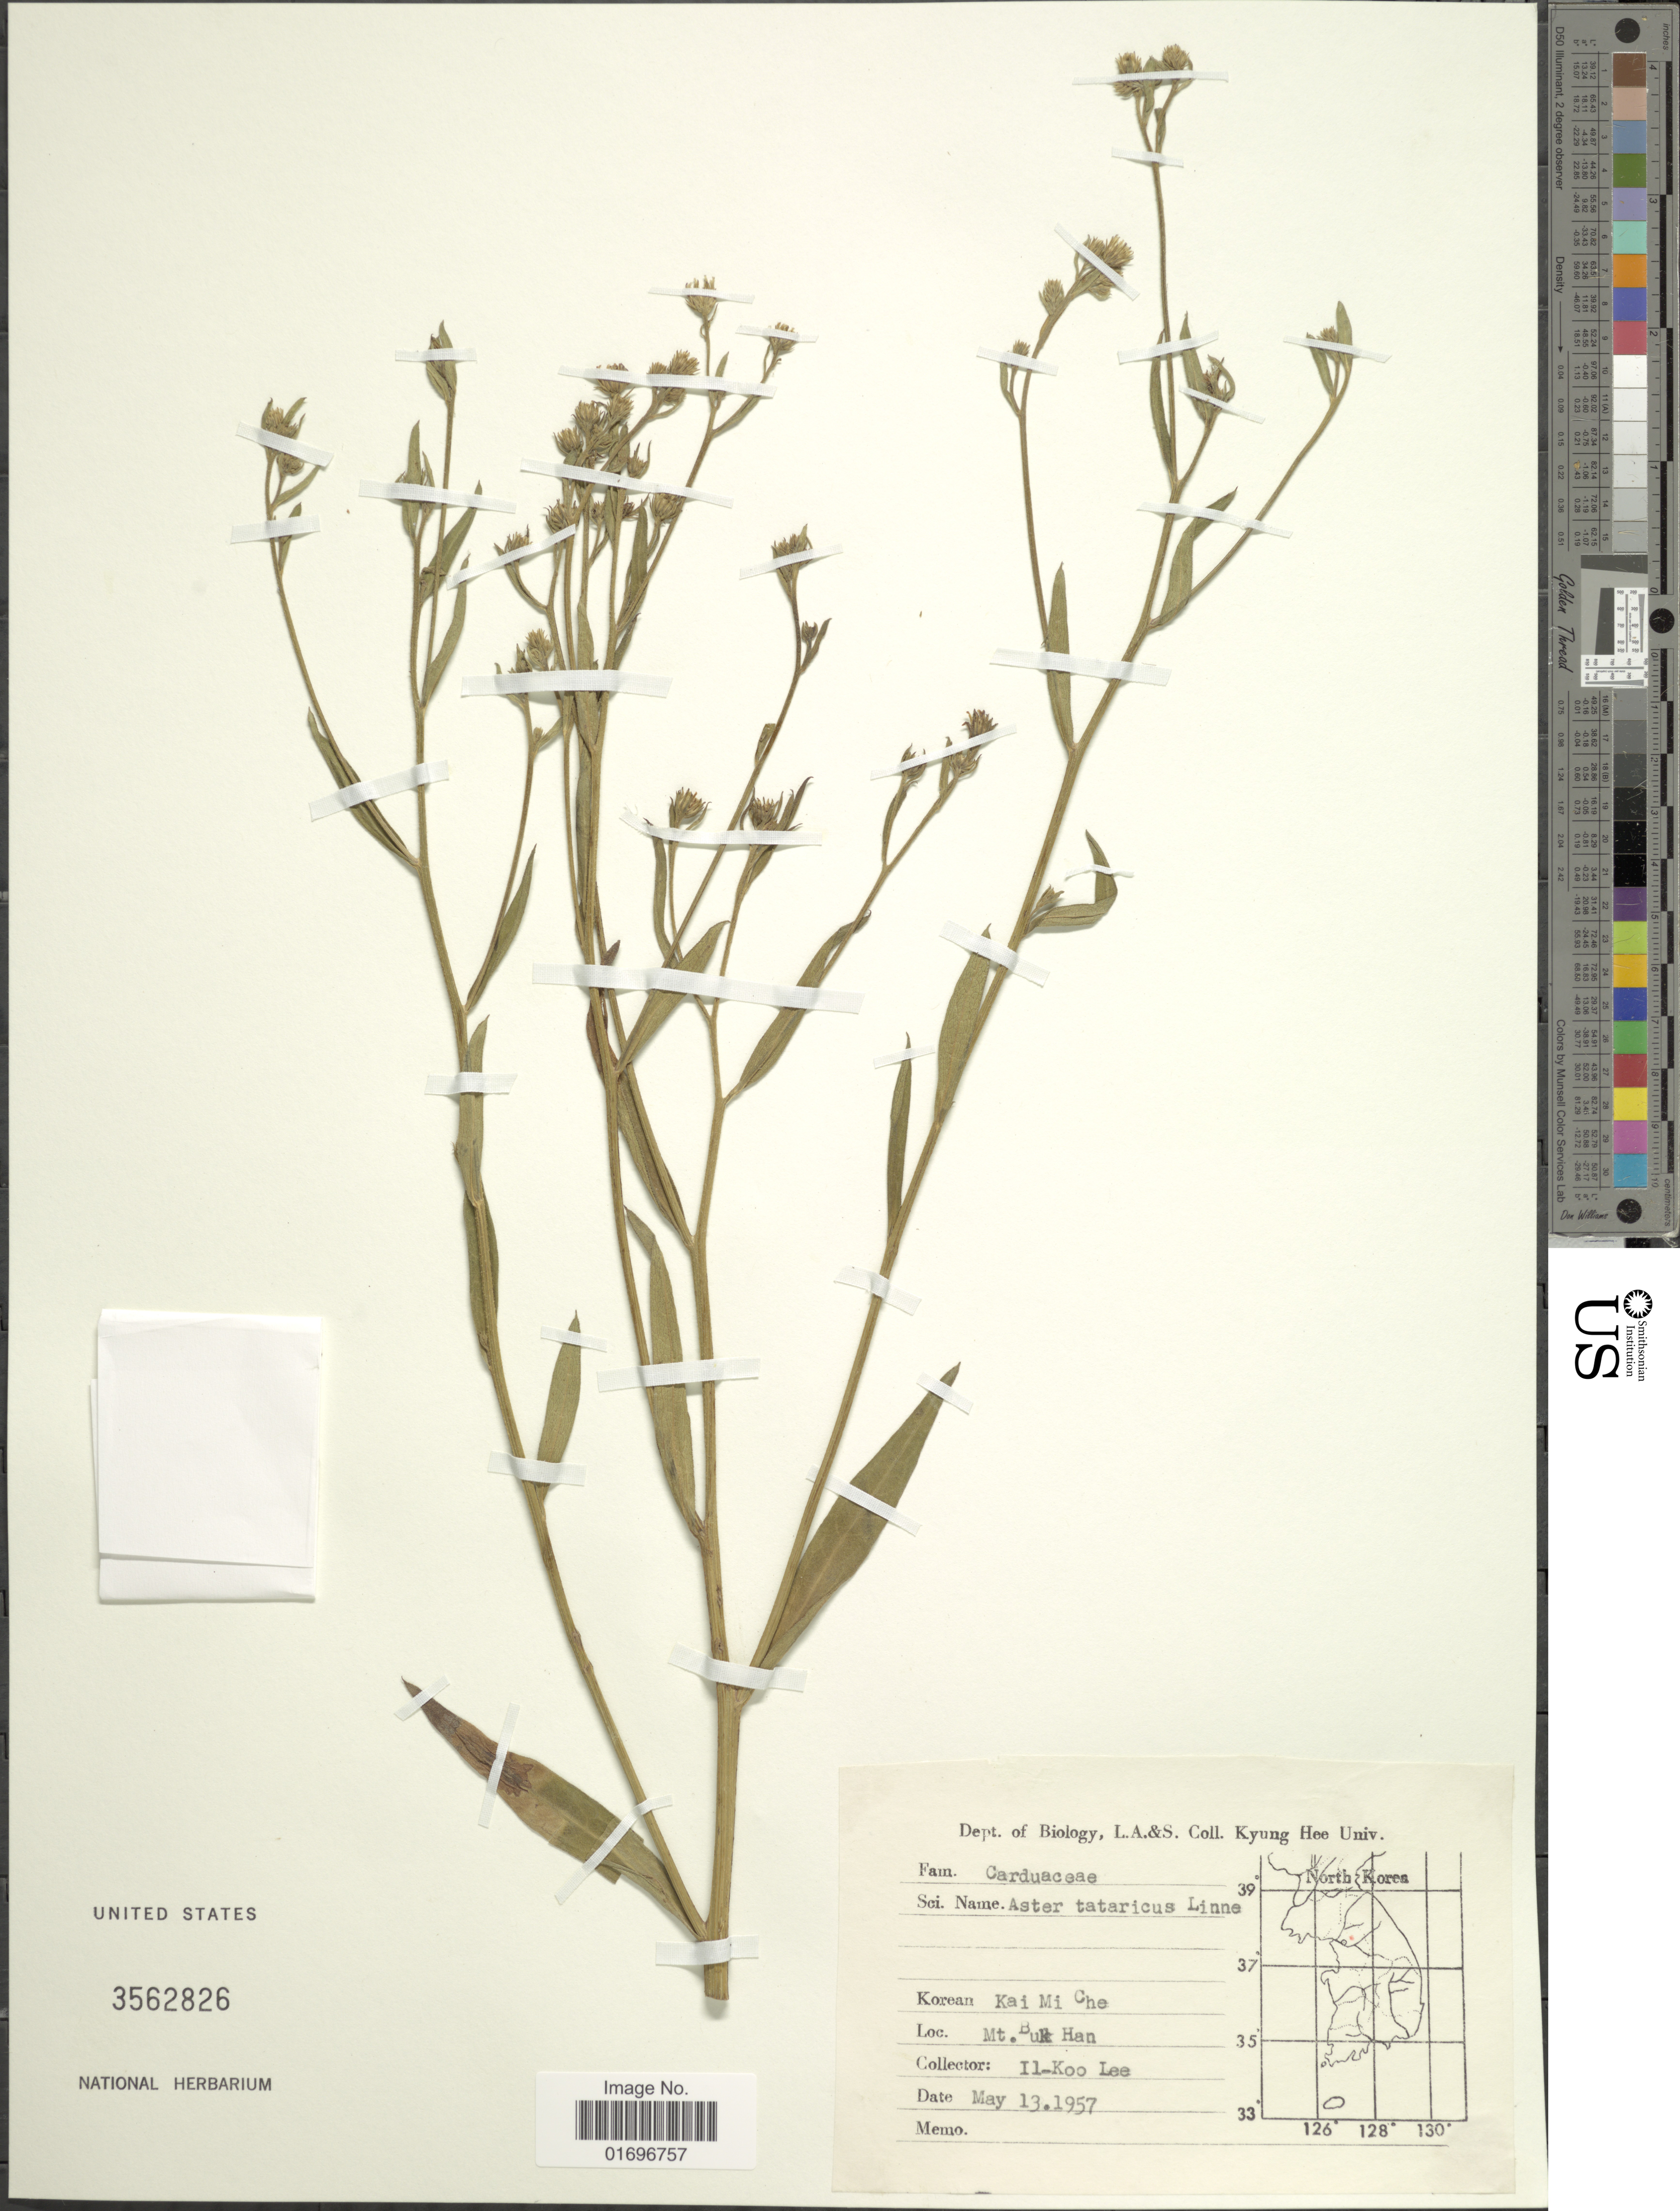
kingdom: Plantae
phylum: Tracheophyta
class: Magnoliopsida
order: Asterales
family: Asteraceae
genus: Aster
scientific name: Aster tataricus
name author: L. f.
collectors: I. Lee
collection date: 1957-05-13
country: South Korea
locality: Koreau Kai Mi Che. Mt. Buk Han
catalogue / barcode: US 3562826